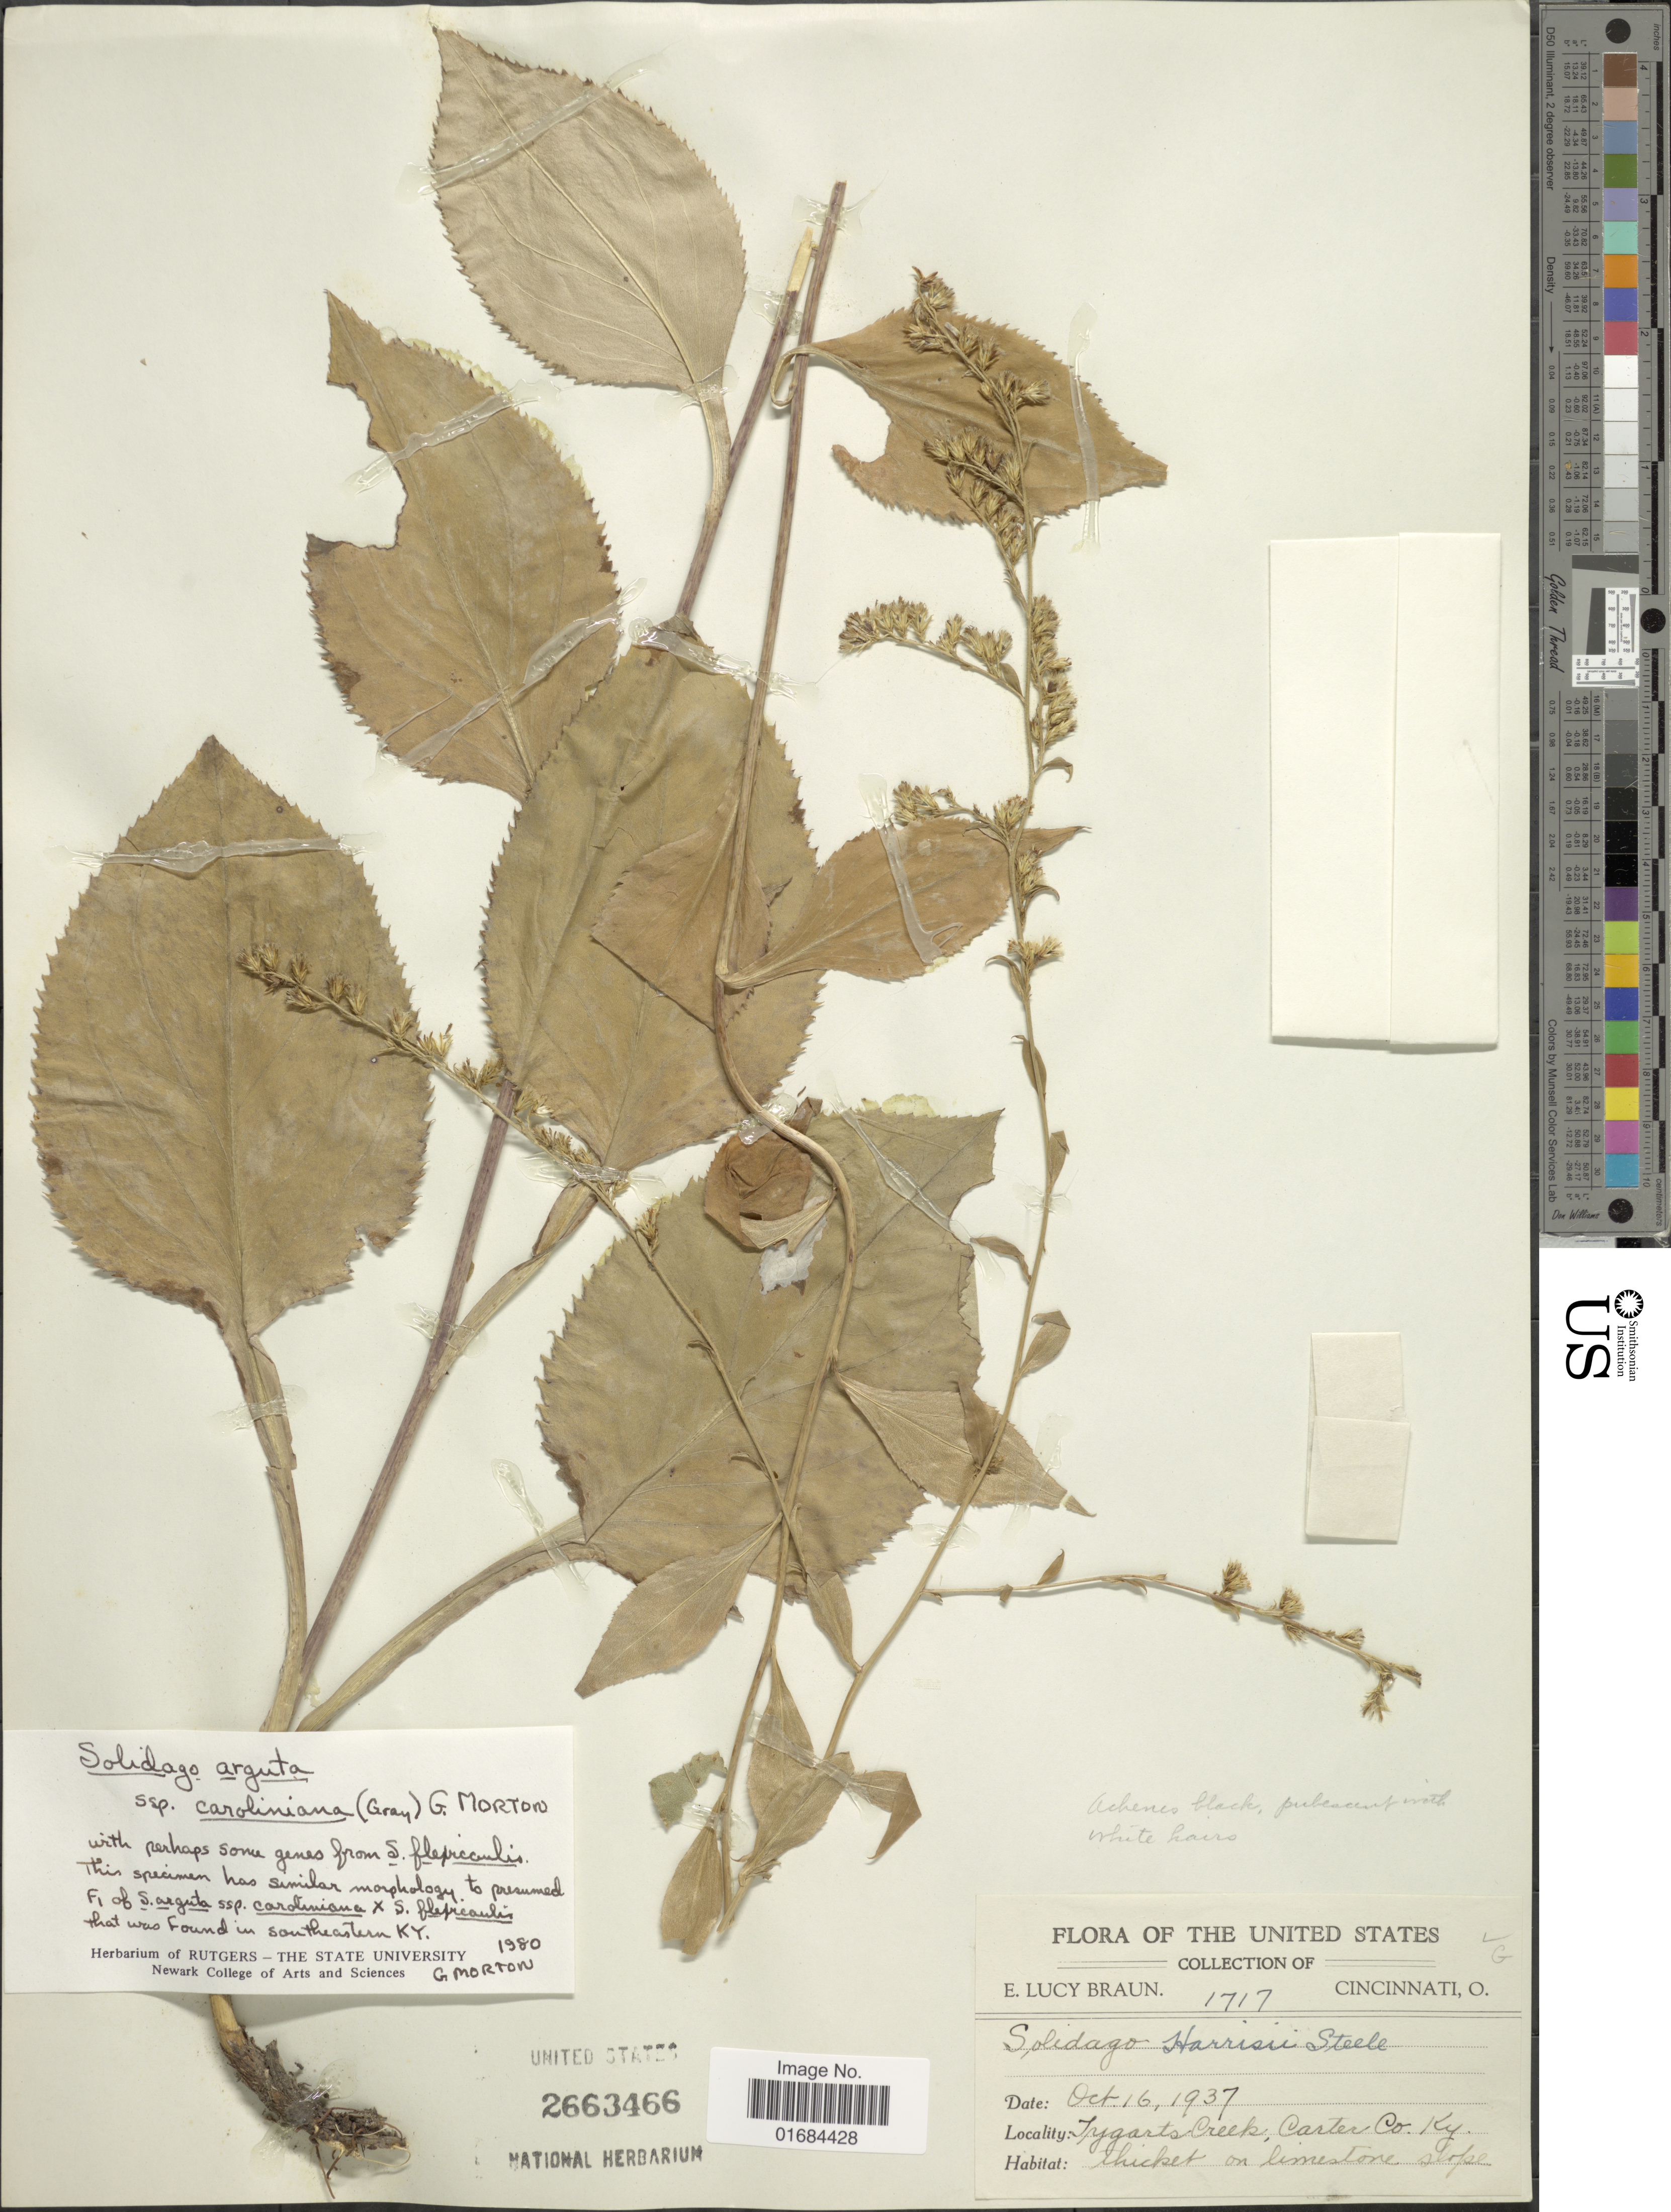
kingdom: Plantae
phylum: Tracheophyta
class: Magnoliopsida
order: Asterales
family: Asteraceae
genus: Solidago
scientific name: Solidago arguta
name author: Aiton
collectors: E. L. Braun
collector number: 1717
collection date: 1937-10-16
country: United States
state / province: Kentucky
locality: Tygarts Creek, Carter Co.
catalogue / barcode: US 2663466